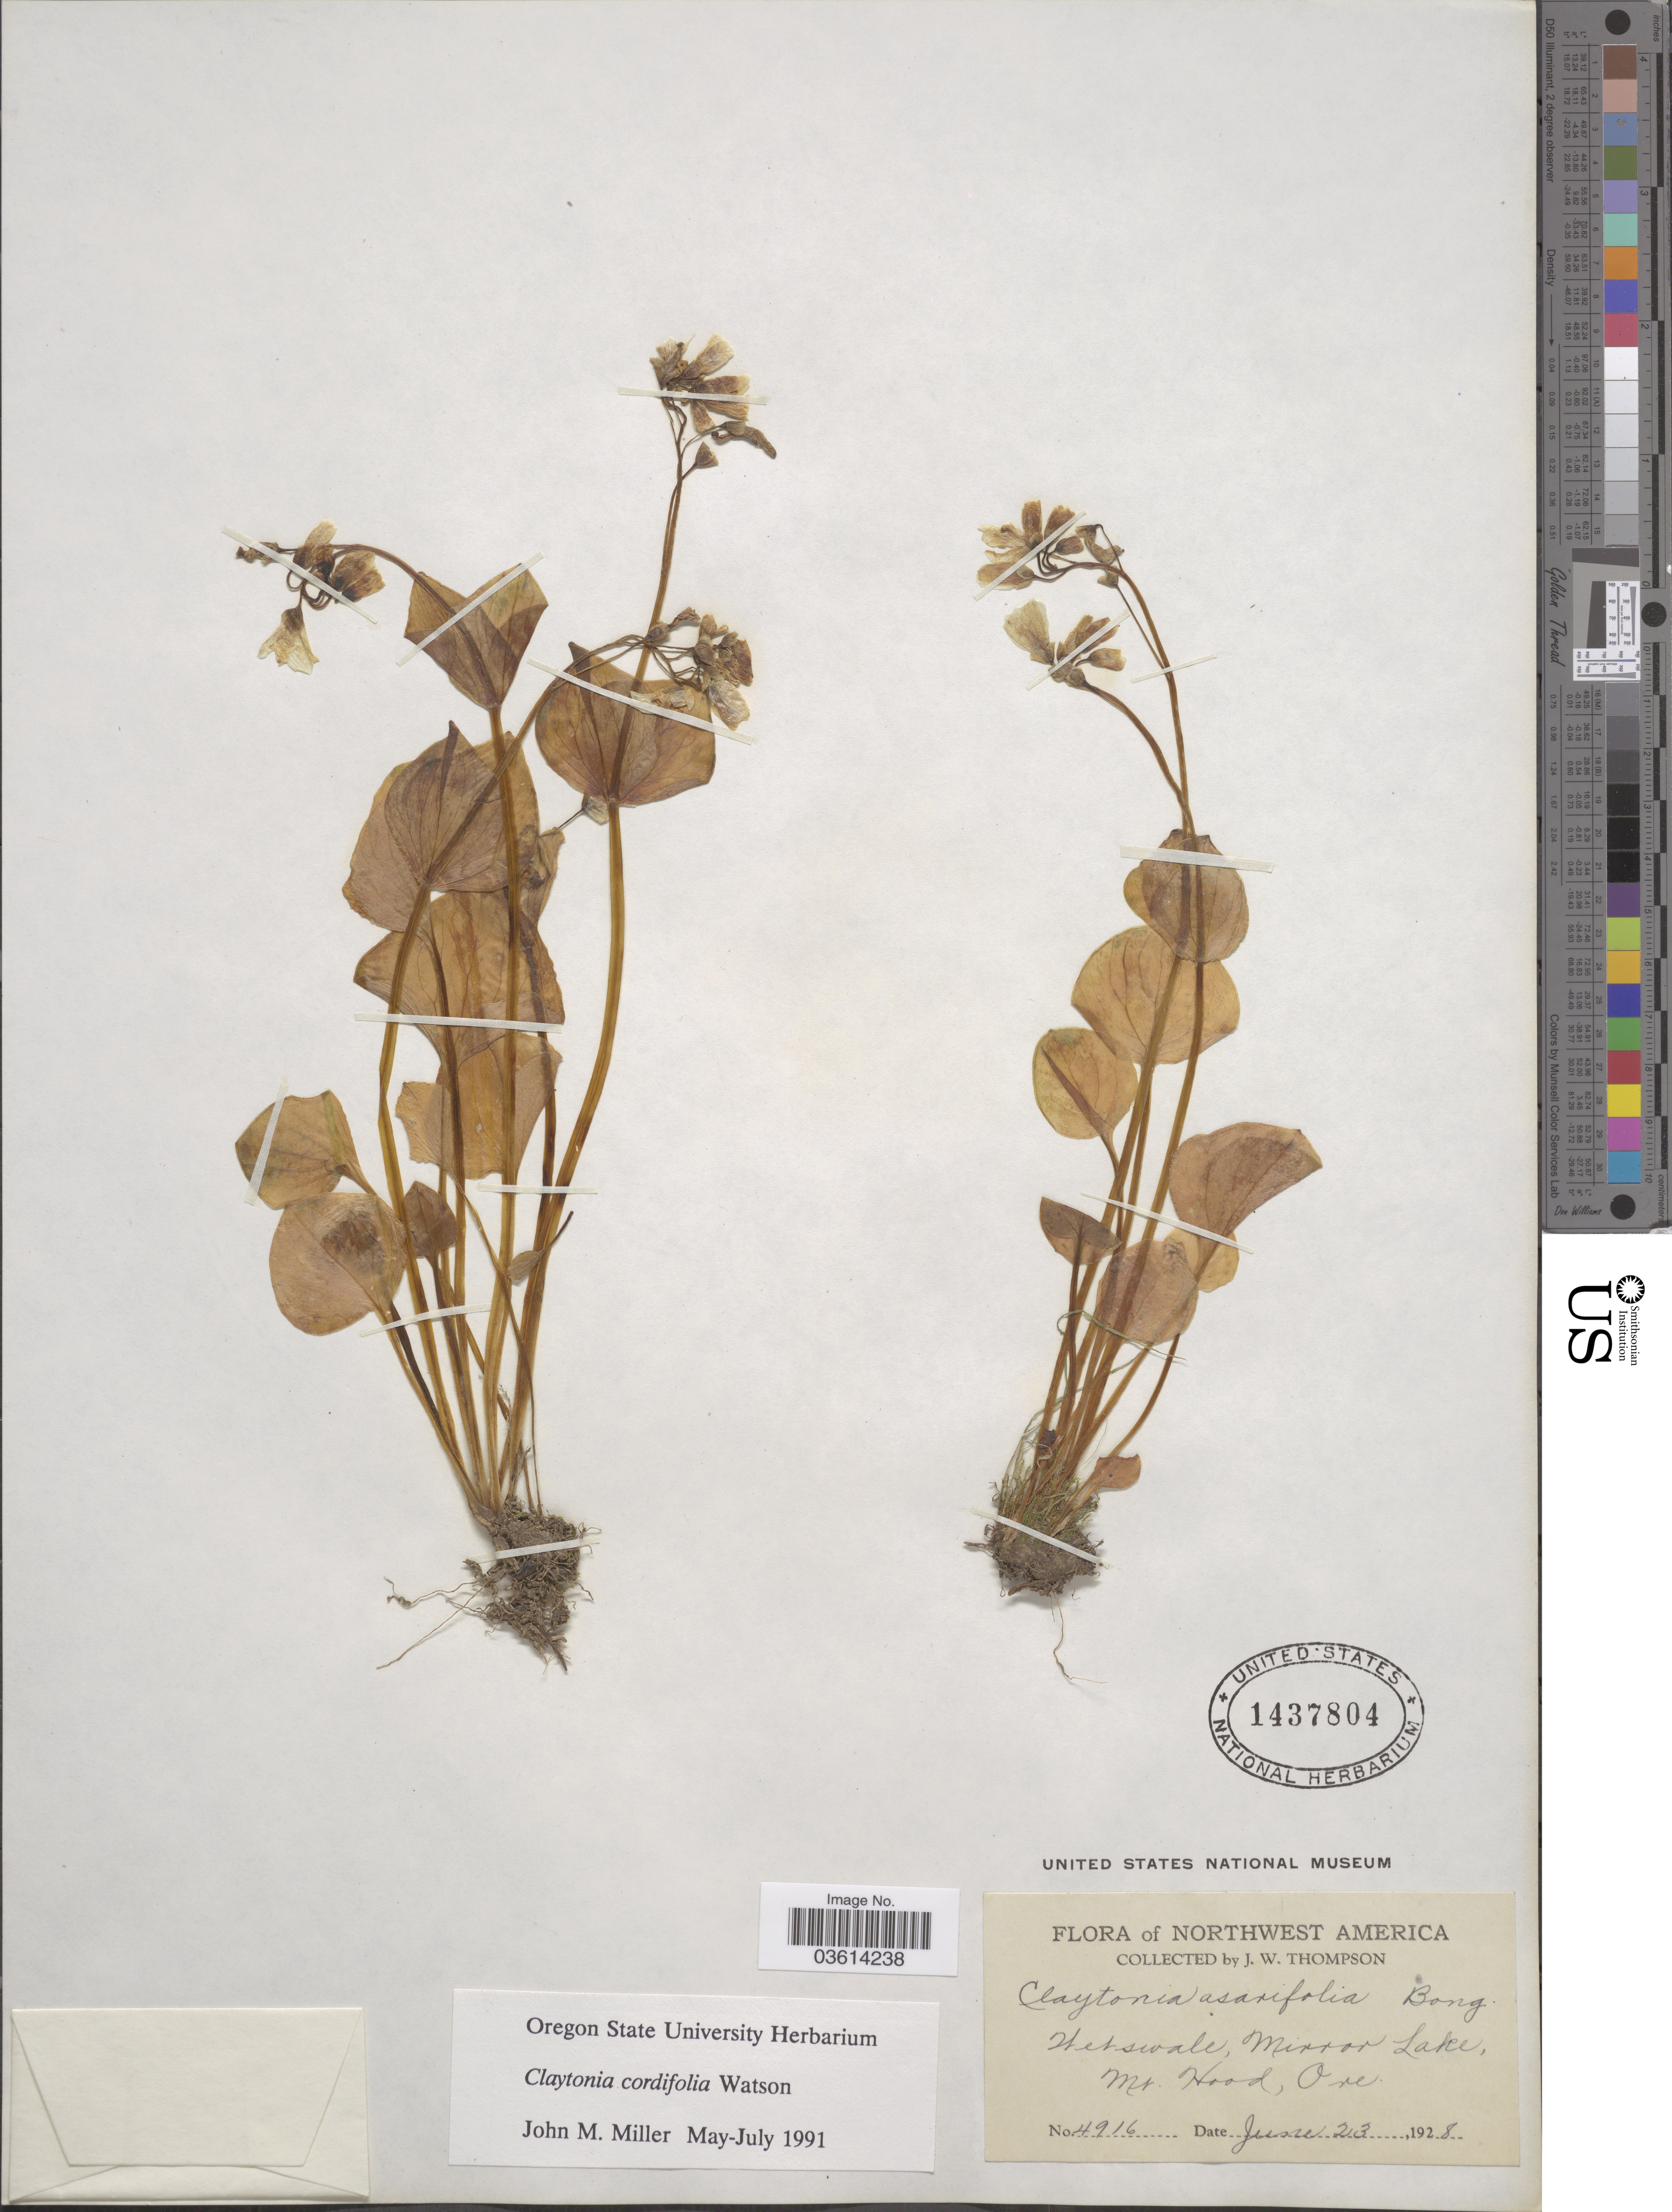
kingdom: Plantae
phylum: Tracheophyta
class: Magnoliopsida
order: Caryophyllales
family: Montiaceae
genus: Claytonia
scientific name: Claytonia cordifolia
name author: S. Watson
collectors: J. Thompson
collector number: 4916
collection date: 1928-06-23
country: United States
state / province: Oregon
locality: Northwest America. Wet swale, Mirror Lake, Mt. Hood.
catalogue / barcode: US 1437804